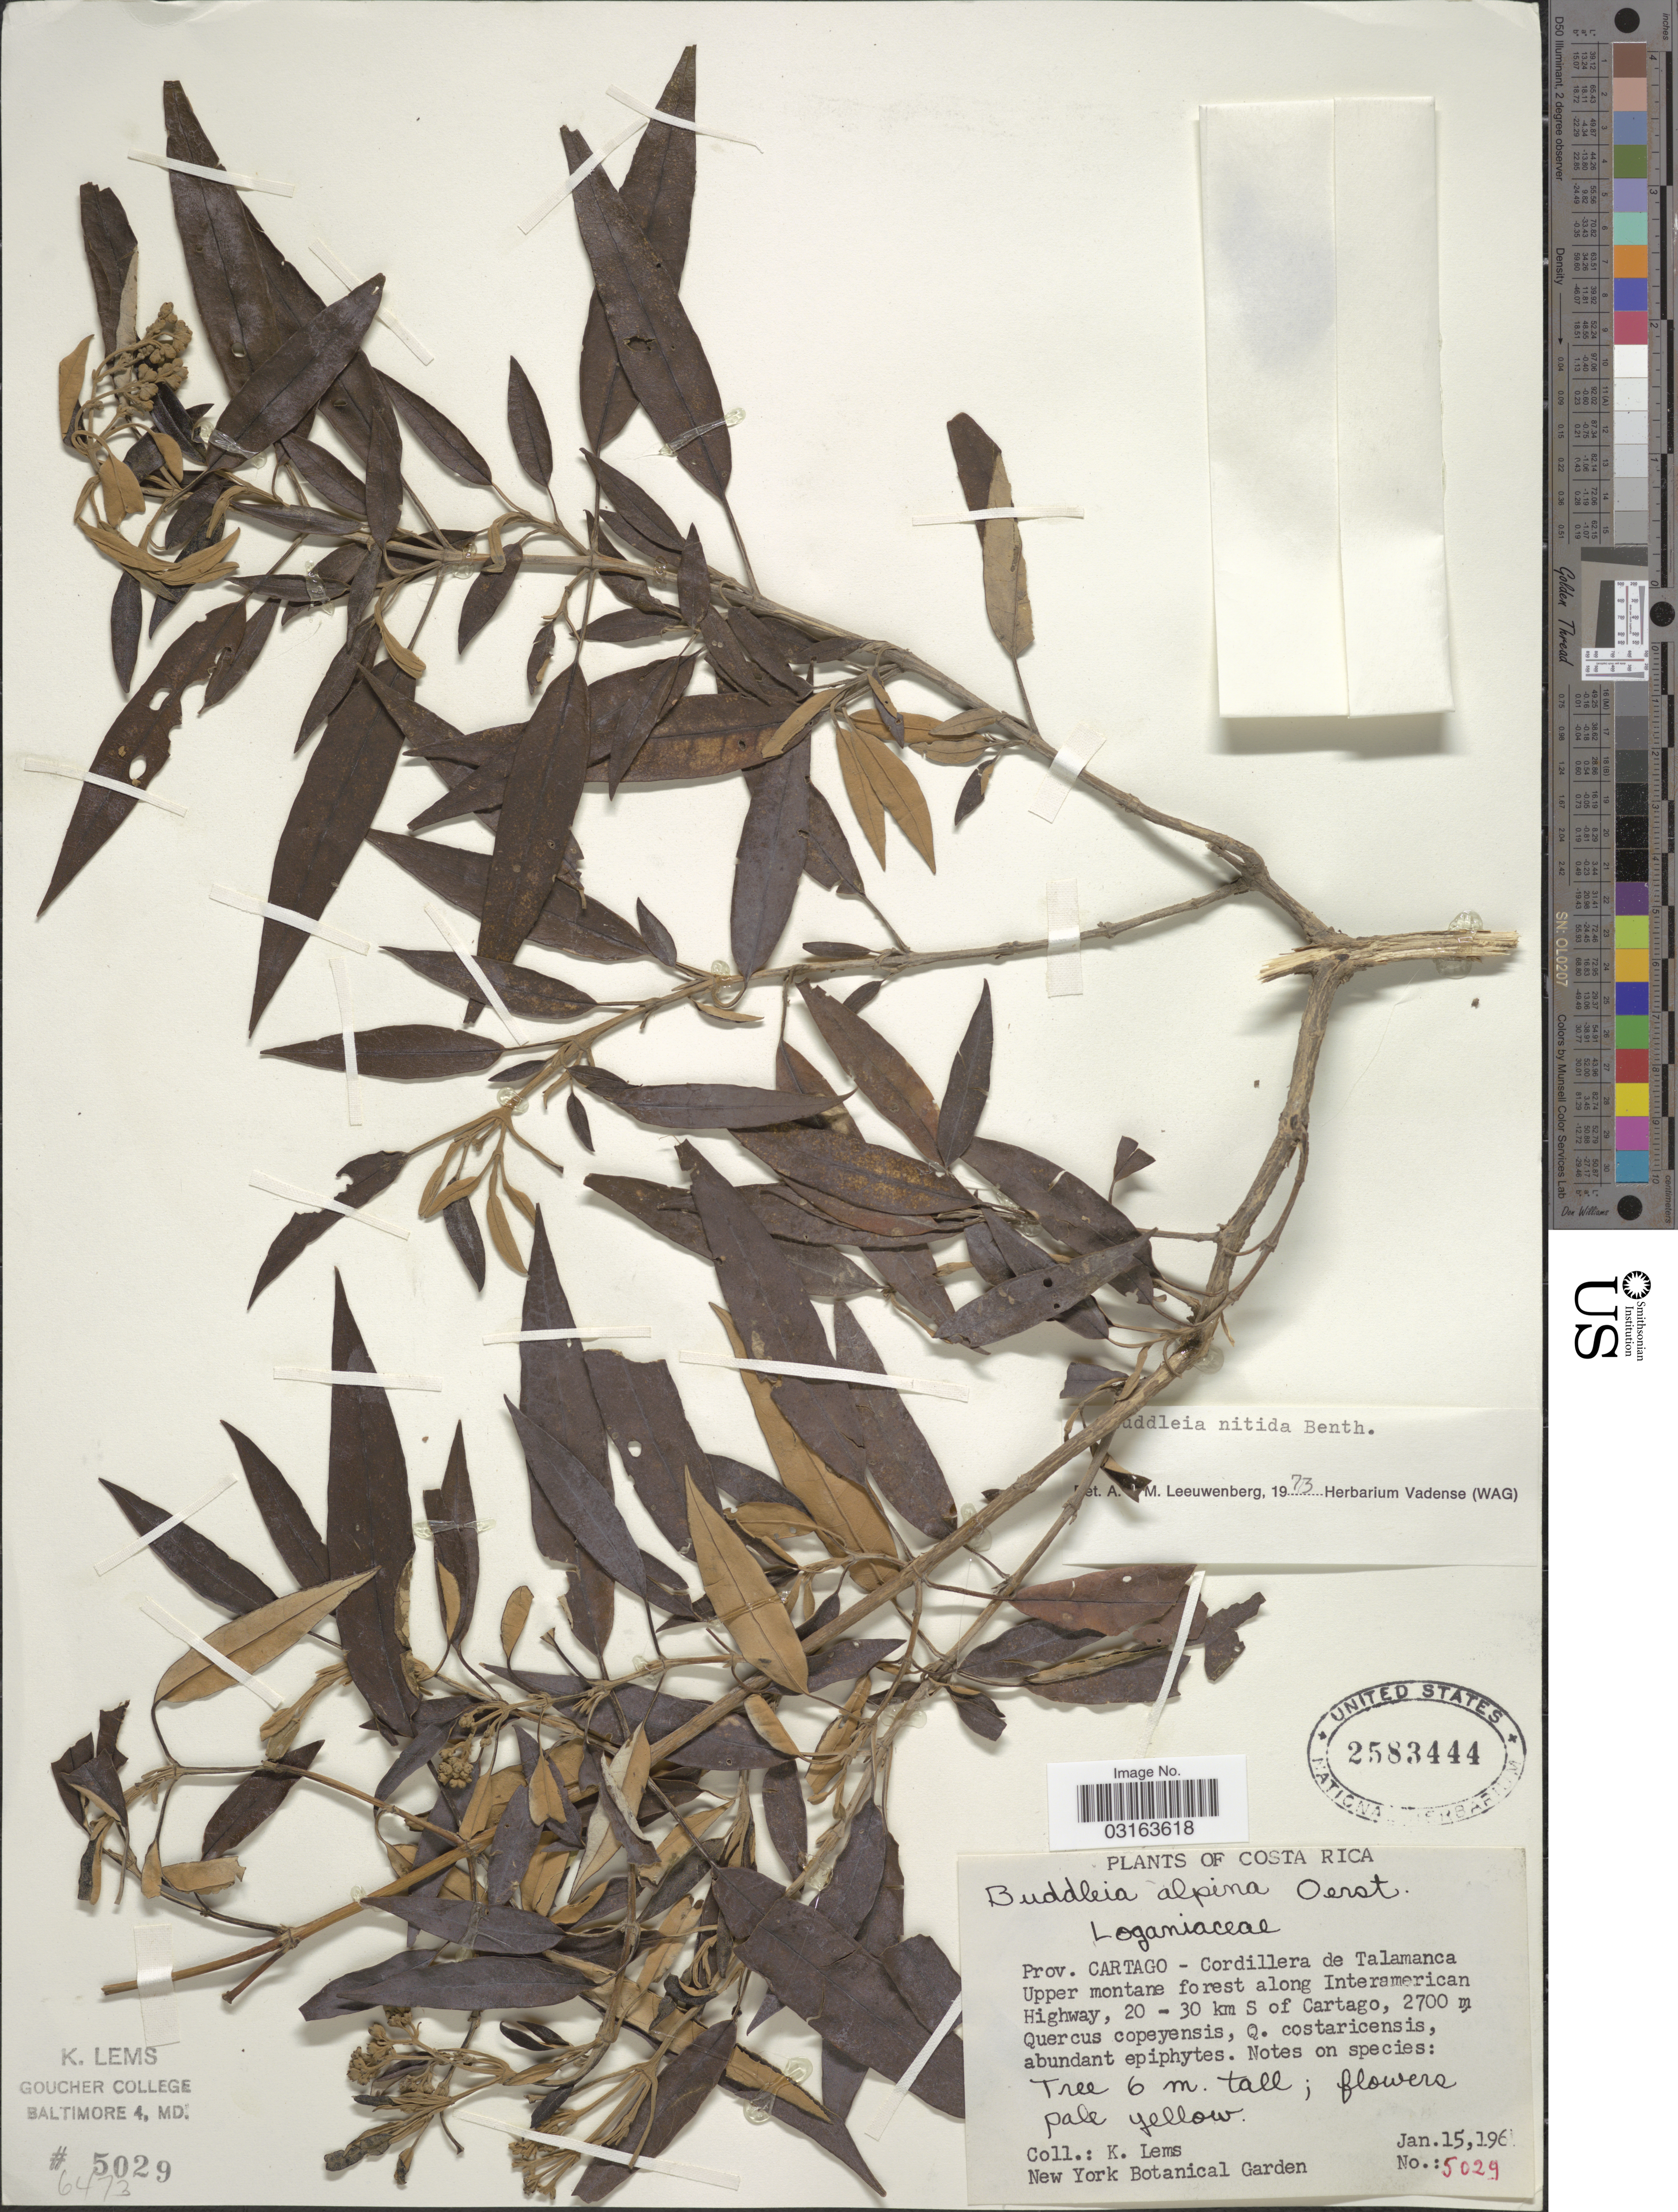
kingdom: Plantae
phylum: Tracheophyta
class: Magnoliopsida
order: Lamiales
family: Scrophulariaceae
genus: Buddleja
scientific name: Buddleja nitida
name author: Benth.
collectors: K. Lems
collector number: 5029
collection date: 1961-01-15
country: Costa Rica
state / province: Cartago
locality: Cordillera de Talamanca Upper montane forest along Interamerican Highway, 20 - 30 km S of Cartago.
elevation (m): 2700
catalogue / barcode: US 2583444